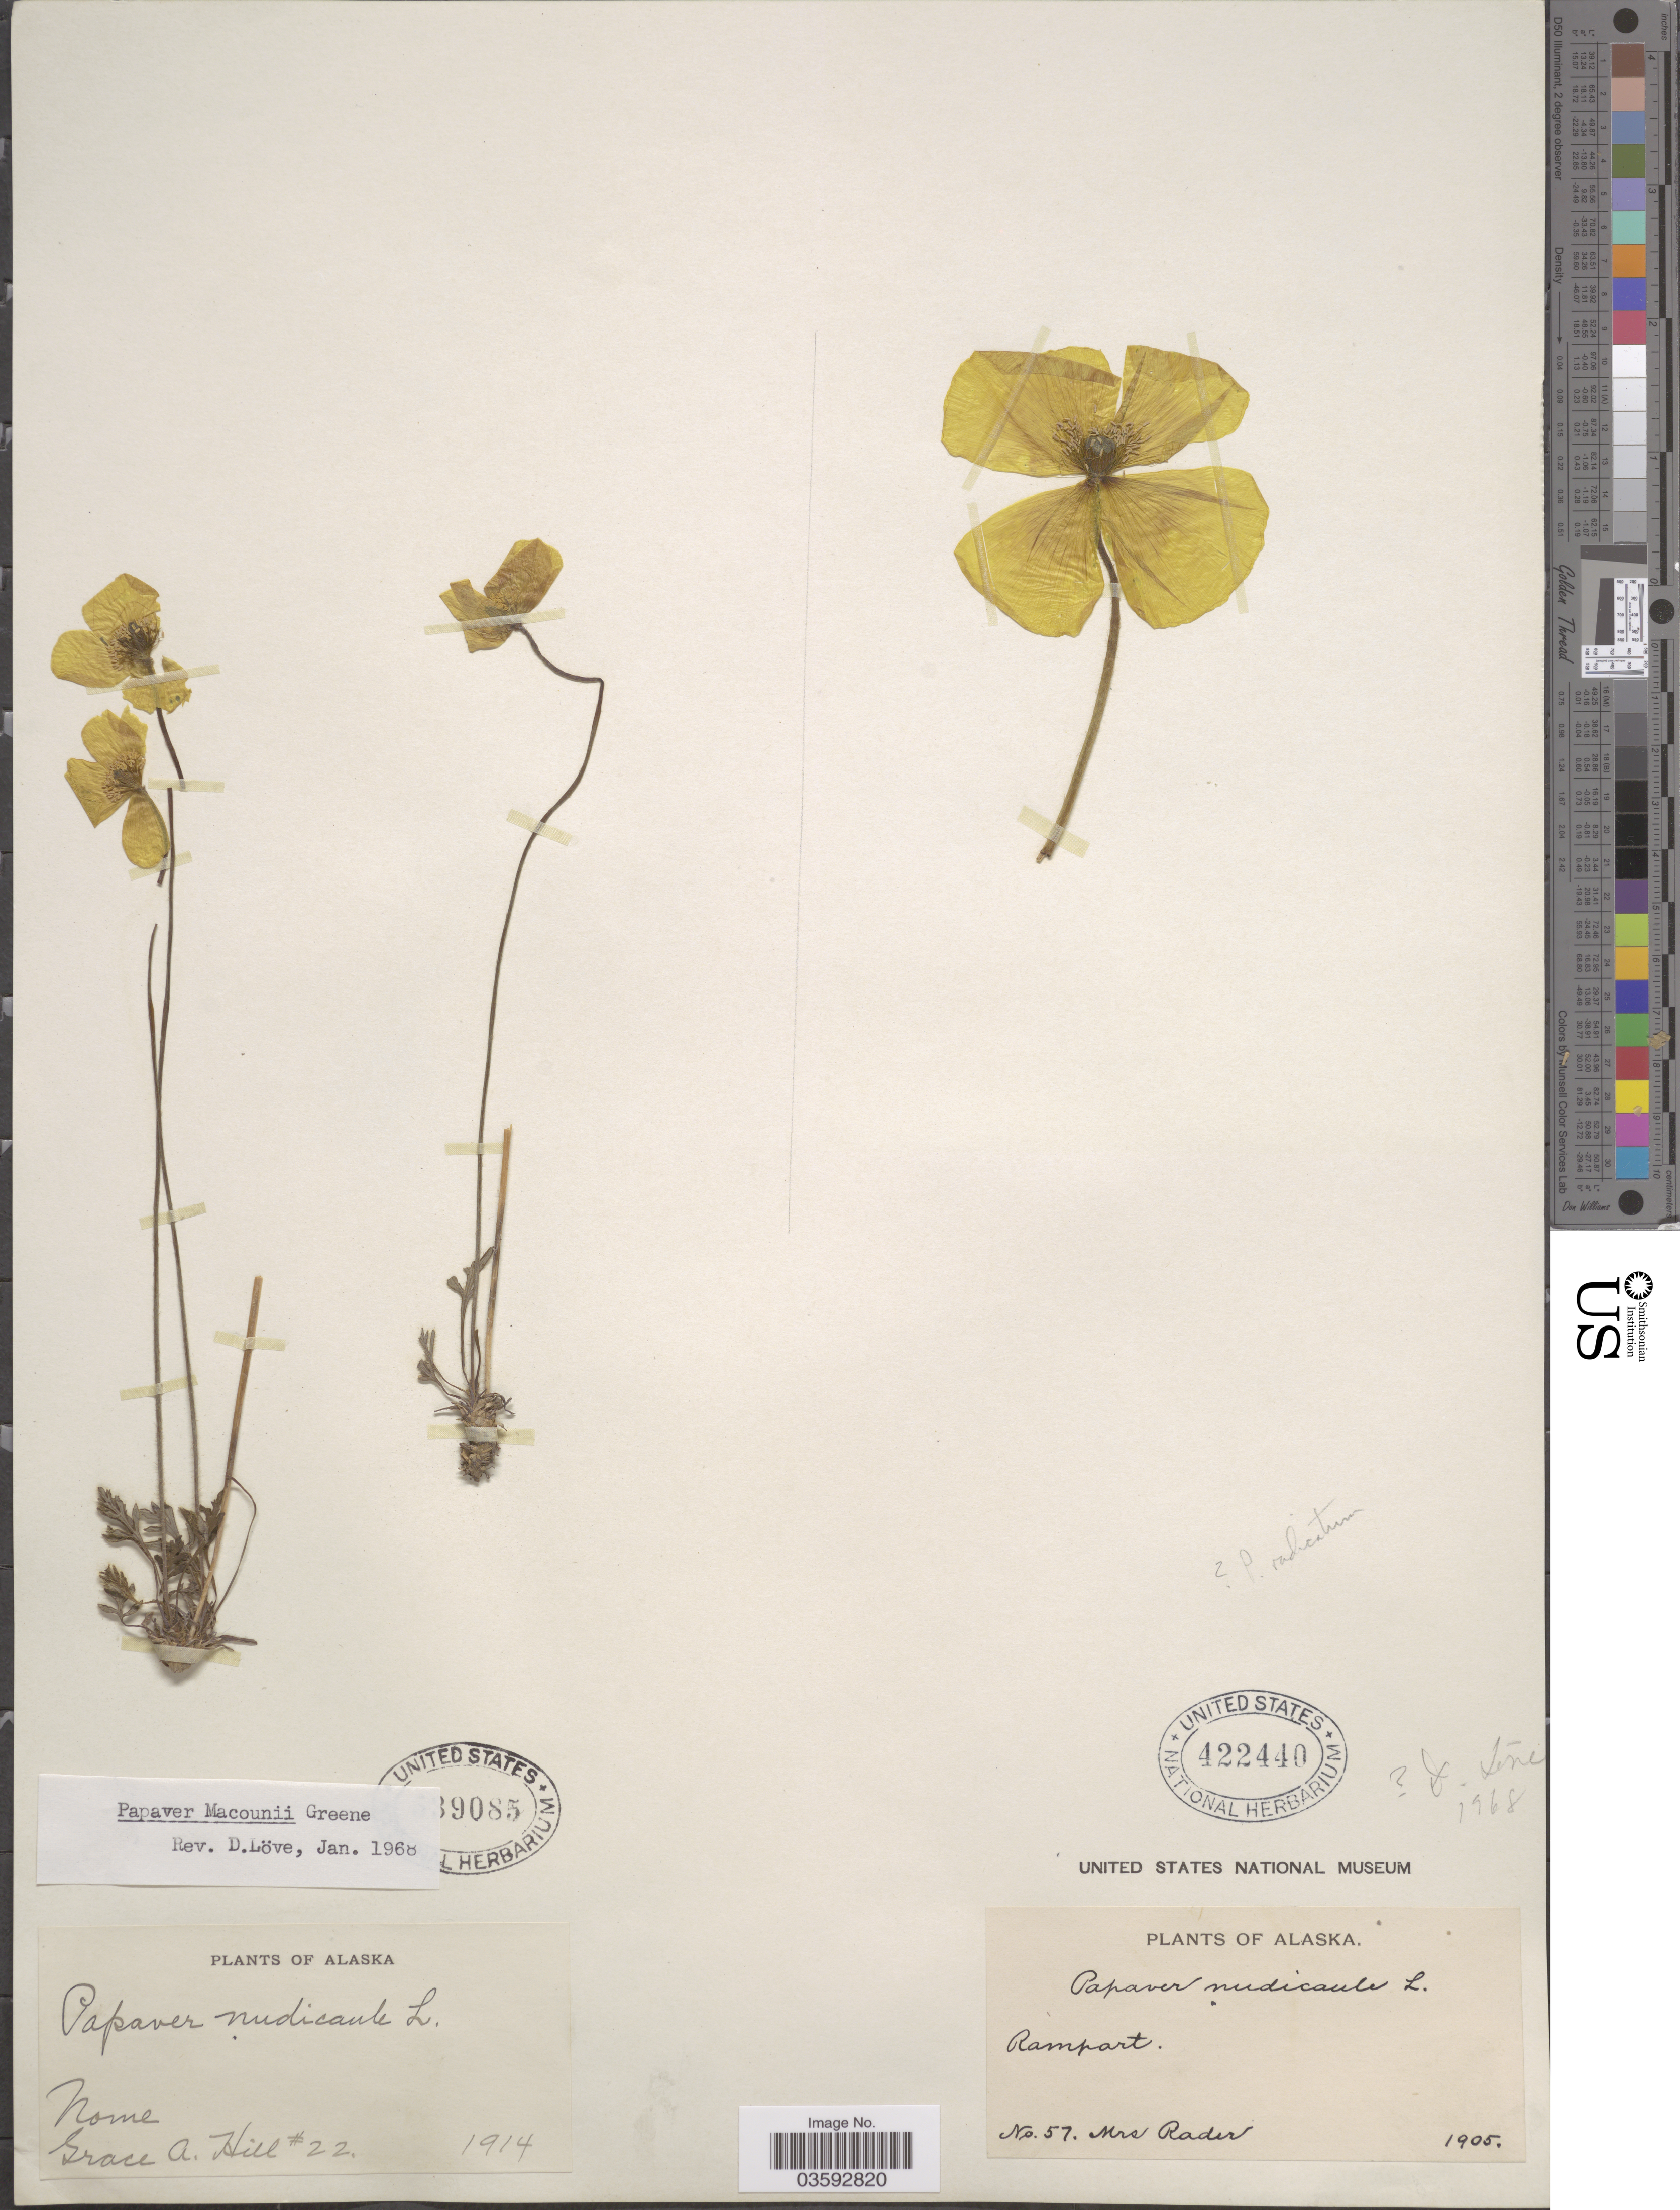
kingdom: Plantae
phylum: Tracheophyta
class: Magnoliopsida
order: Ranunculales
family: Papaveraceae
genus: Papaver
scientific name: Papaver macounii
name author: Greene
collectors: G. A. Hill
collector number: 22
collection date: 1914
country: United States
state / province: Alaska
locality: Nome.